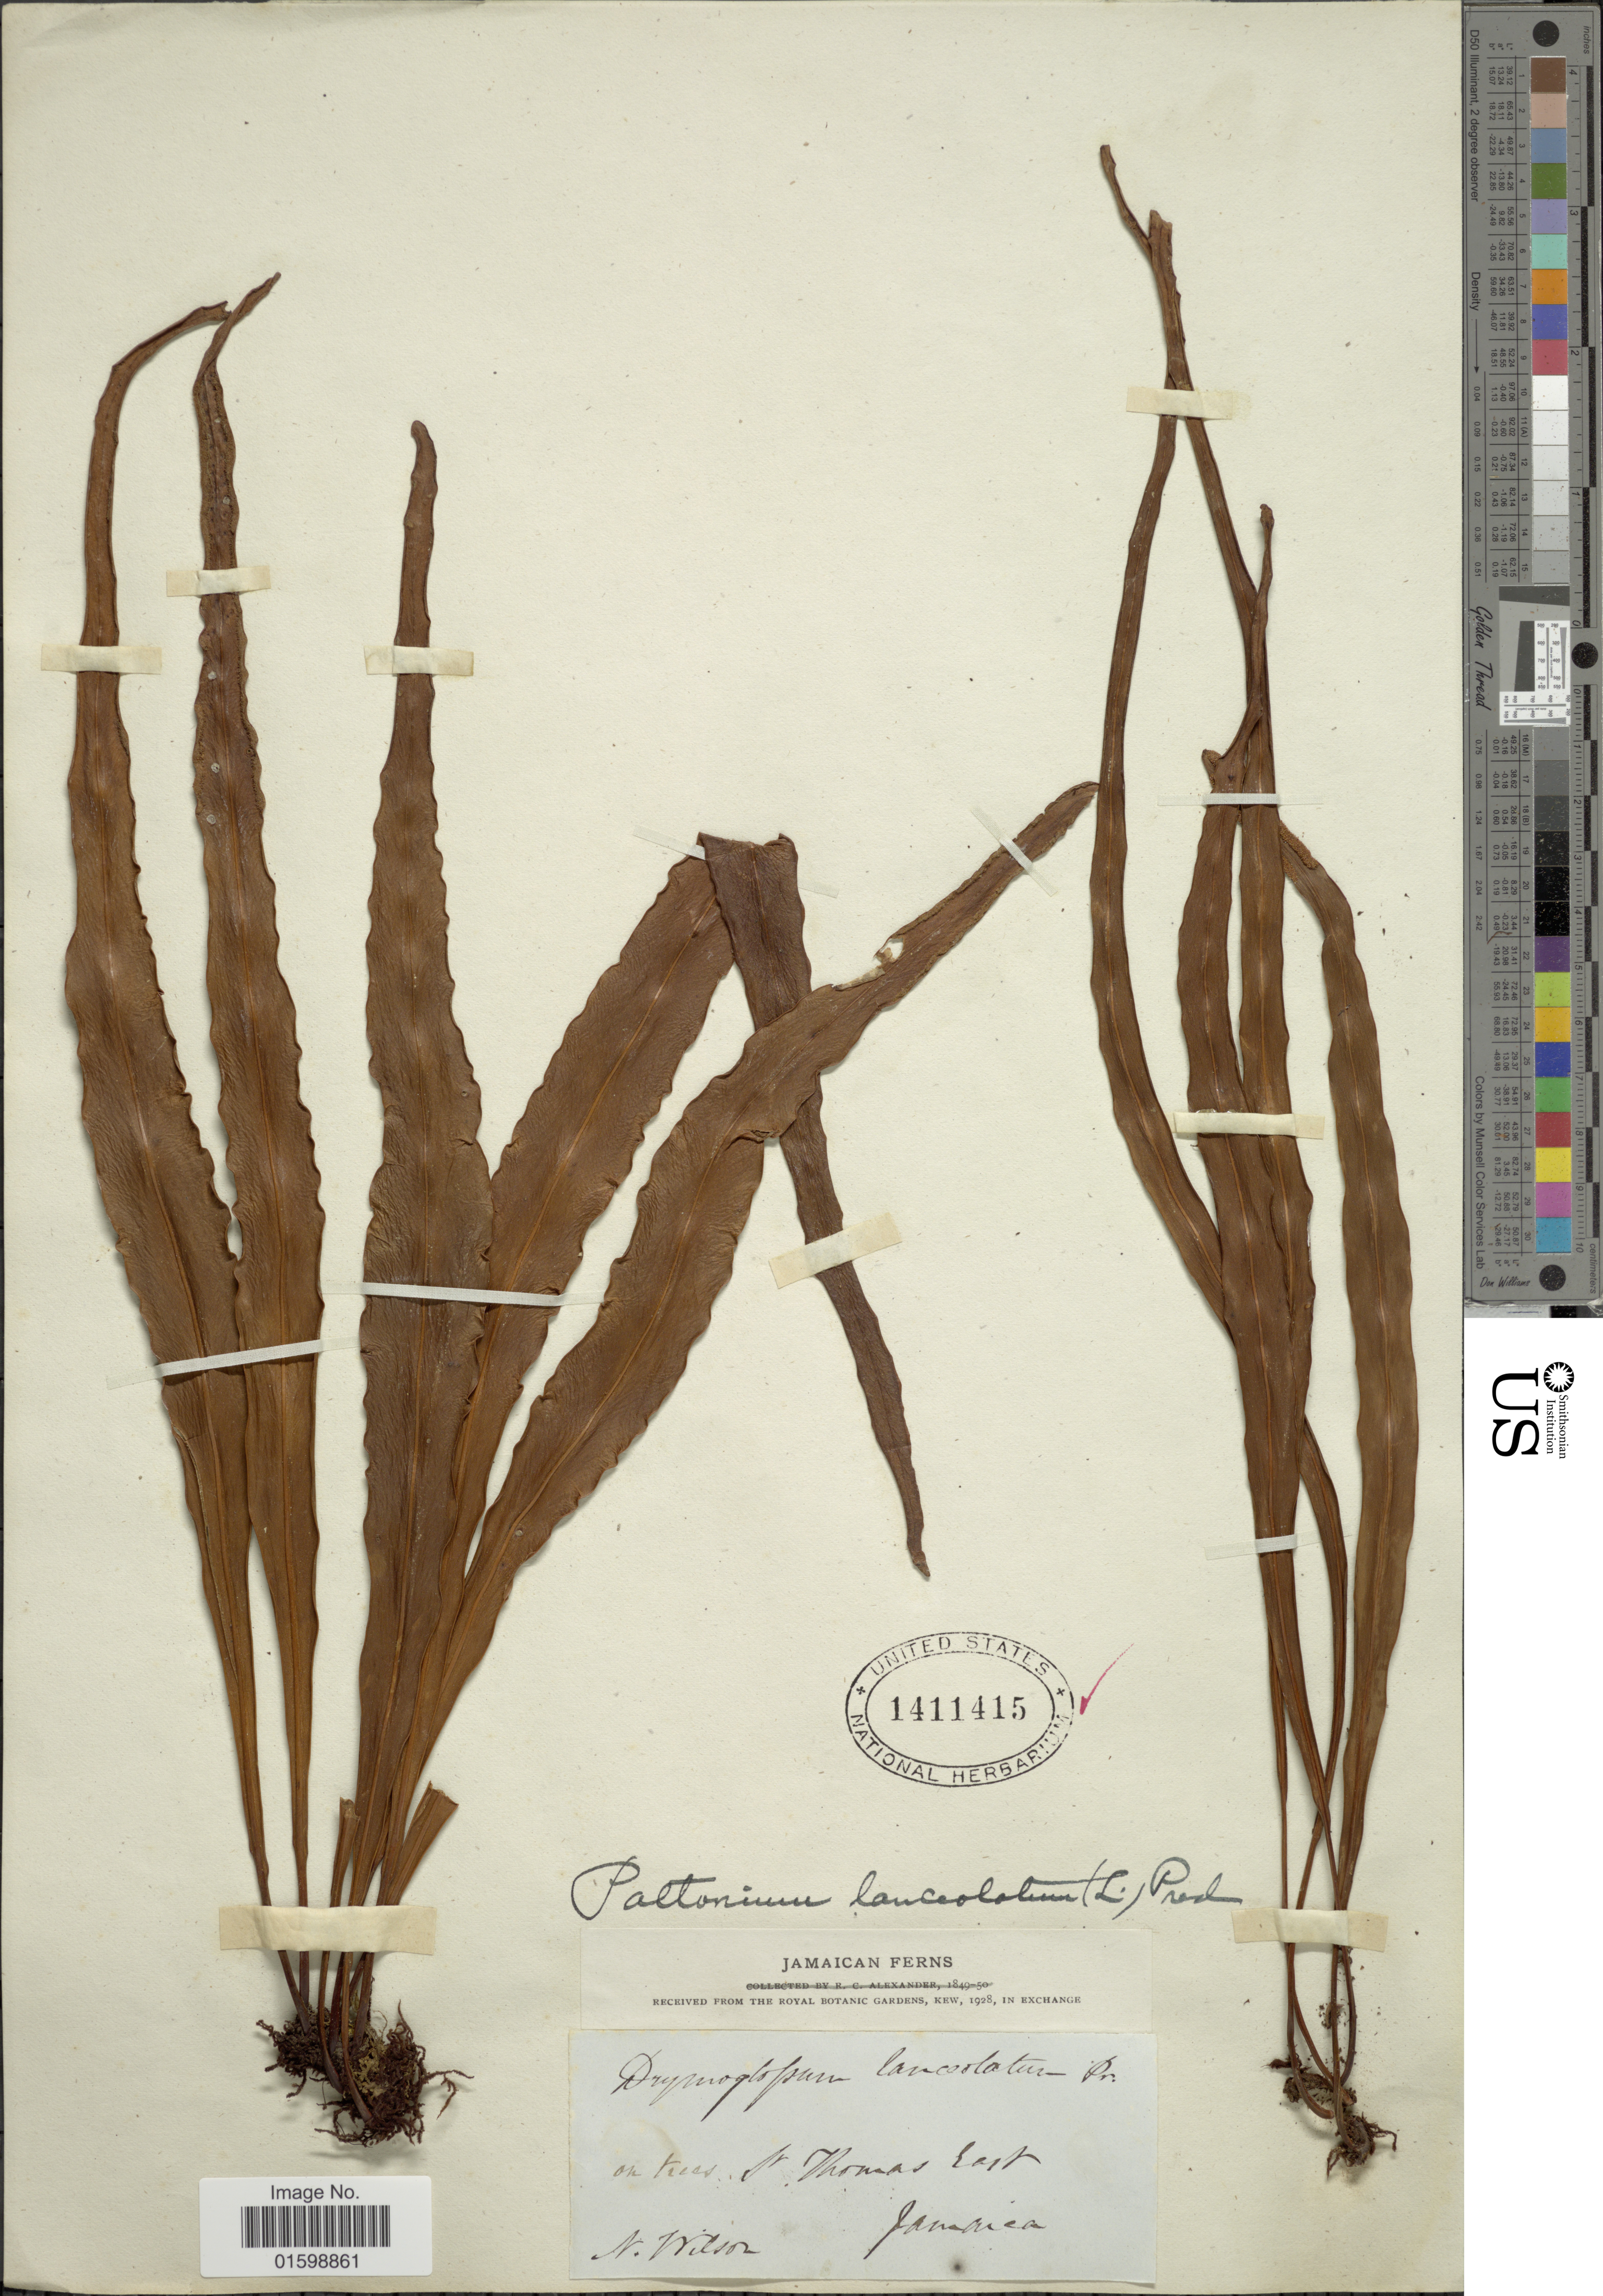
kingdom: Plantae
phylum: Tracheophyta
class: Polypodiopsida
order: Polypodiales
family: Polypodiaceae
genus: Pleopeltis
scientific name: Pleopeltis marginata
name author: A.R. Sm. & Tejero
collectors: N. Wilson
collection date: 1928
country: Jamaica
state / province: Saint Thomas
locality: On tree, St. Thomas East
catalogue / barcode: US 1411415